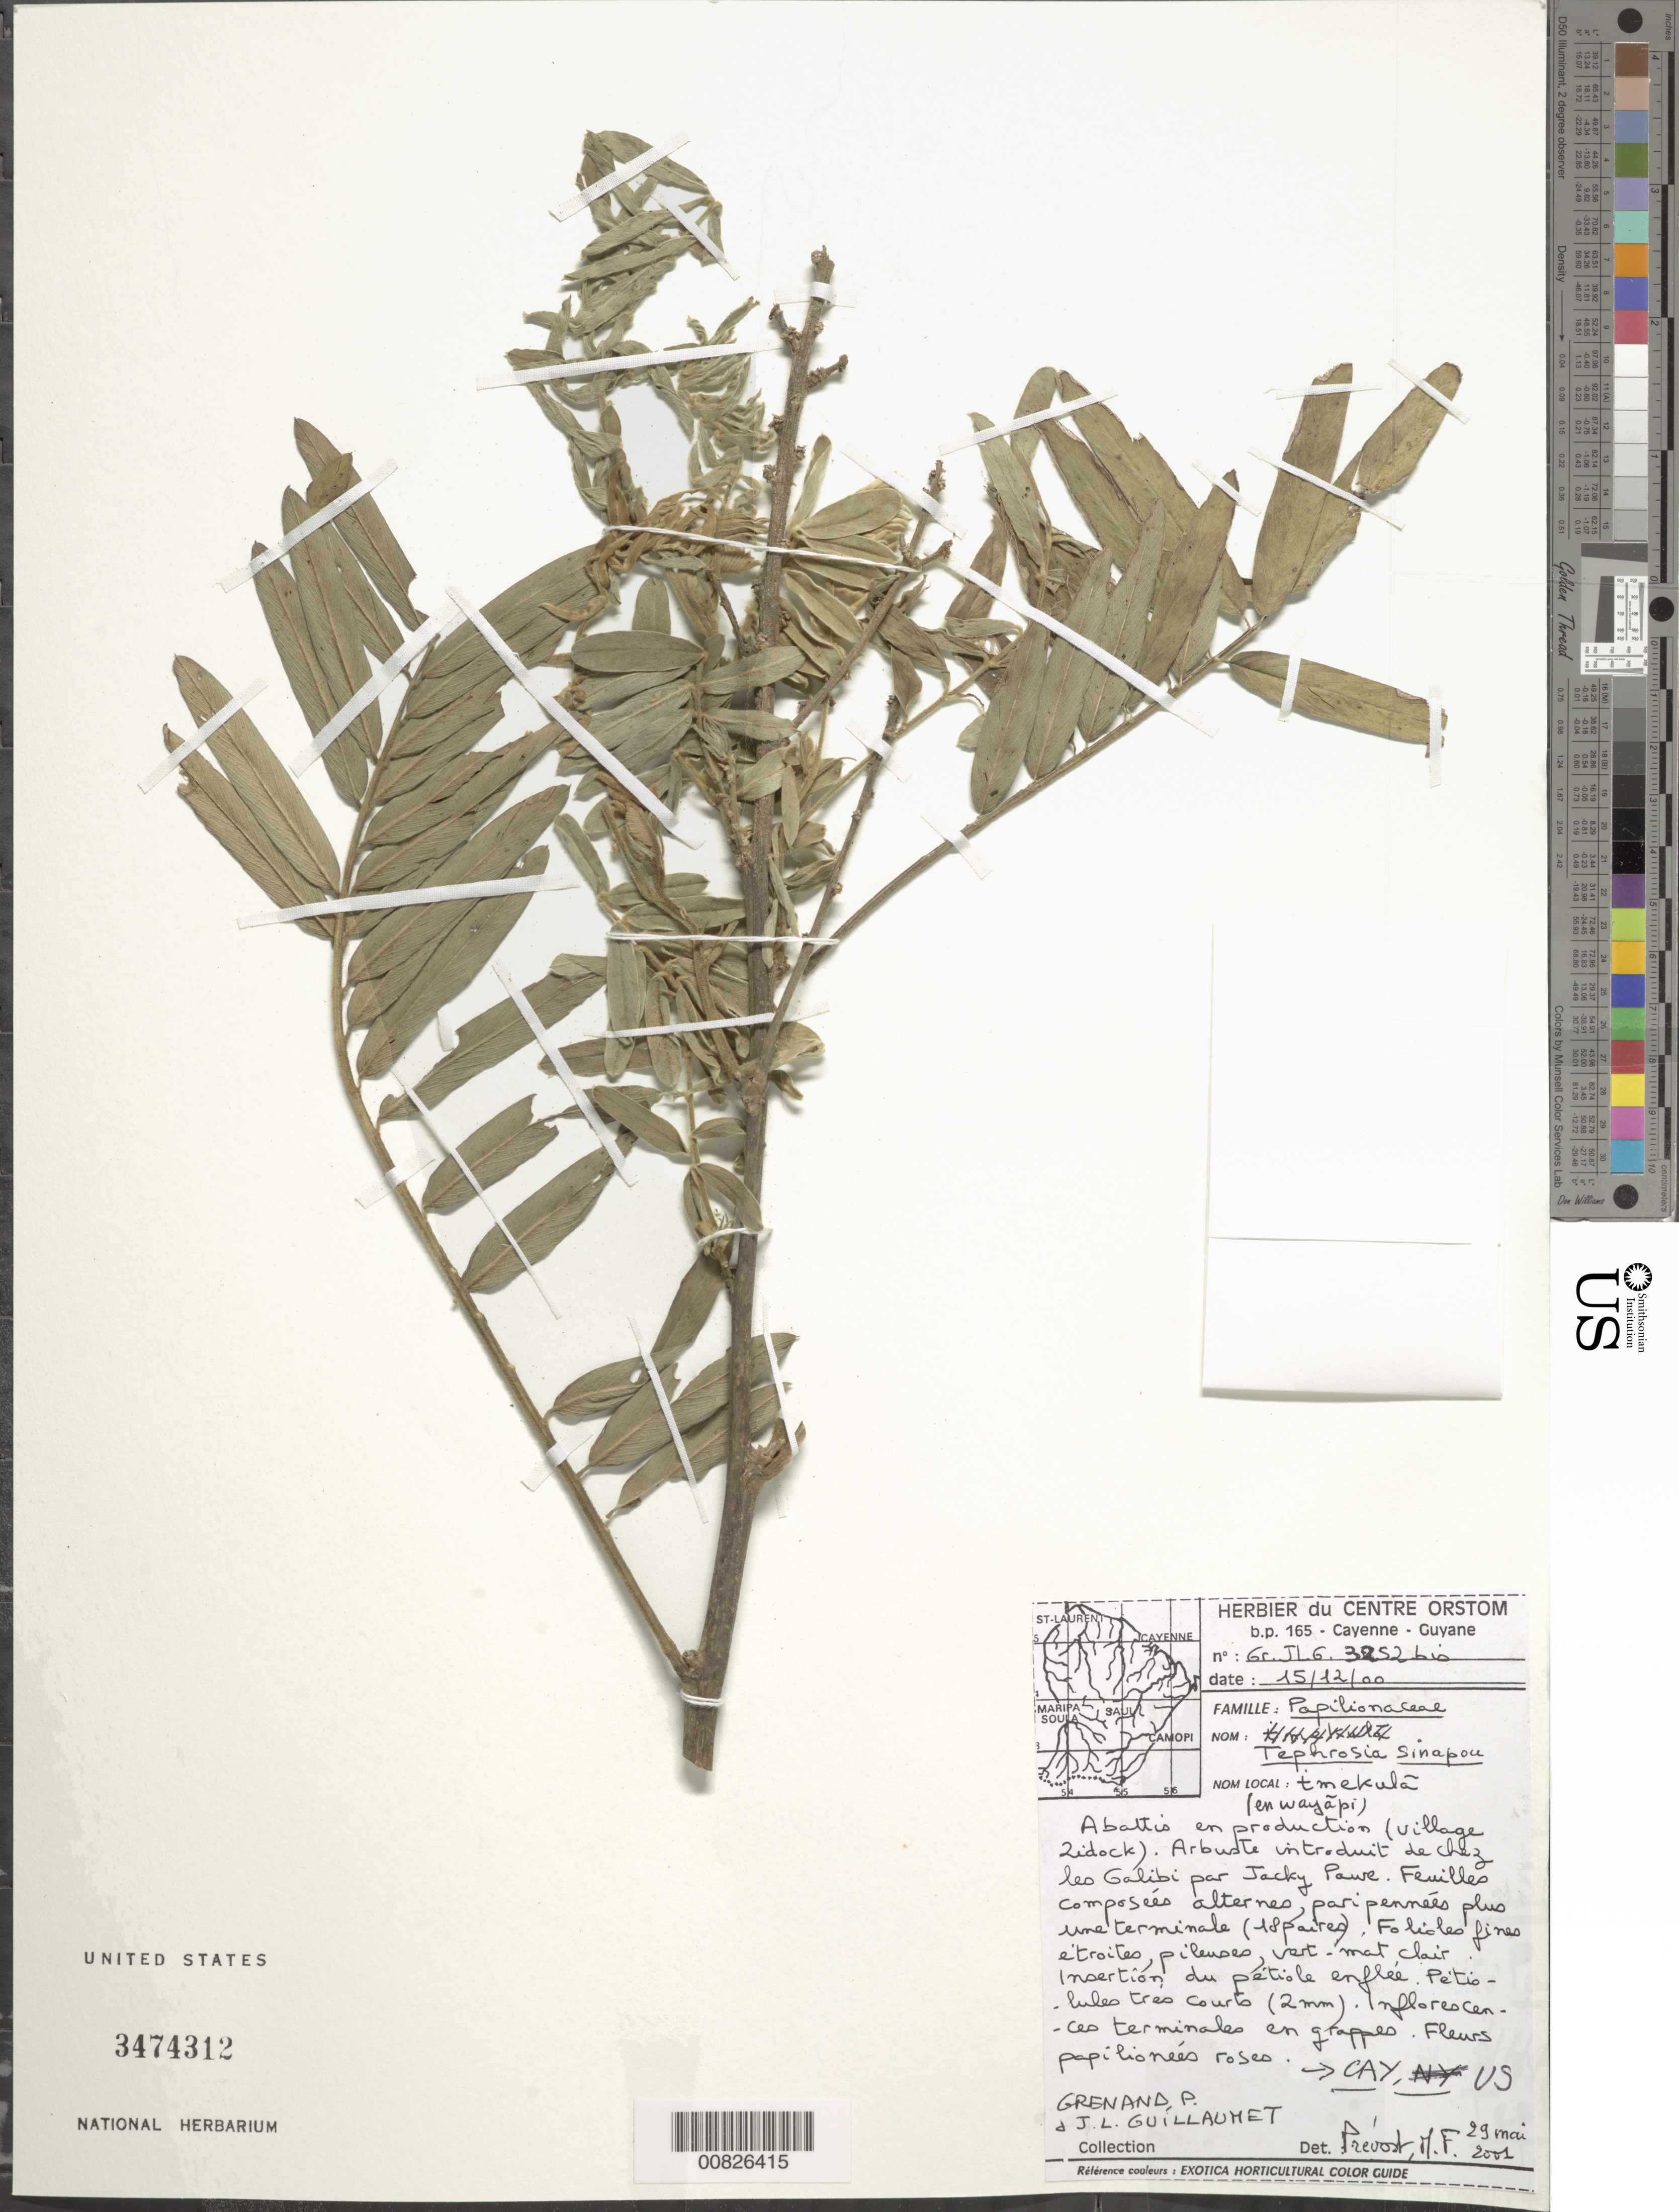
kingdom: Plantae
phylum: Tracheophyta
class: Magnoliopsida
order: Fabales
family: Fabaceae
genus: Tephrosia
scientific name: Tephrosia sinapou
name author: (Buc'hoz) A. Chev.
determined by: Prévost, M.-F.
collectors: P. Grenand & J. Guillaumet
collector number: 3252 b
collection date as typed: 15-Dec-00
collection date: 2000-12-15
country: French Guiana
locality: Zidokville, Chez les Galibi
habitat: Abattis en production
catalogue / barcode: US 3474312